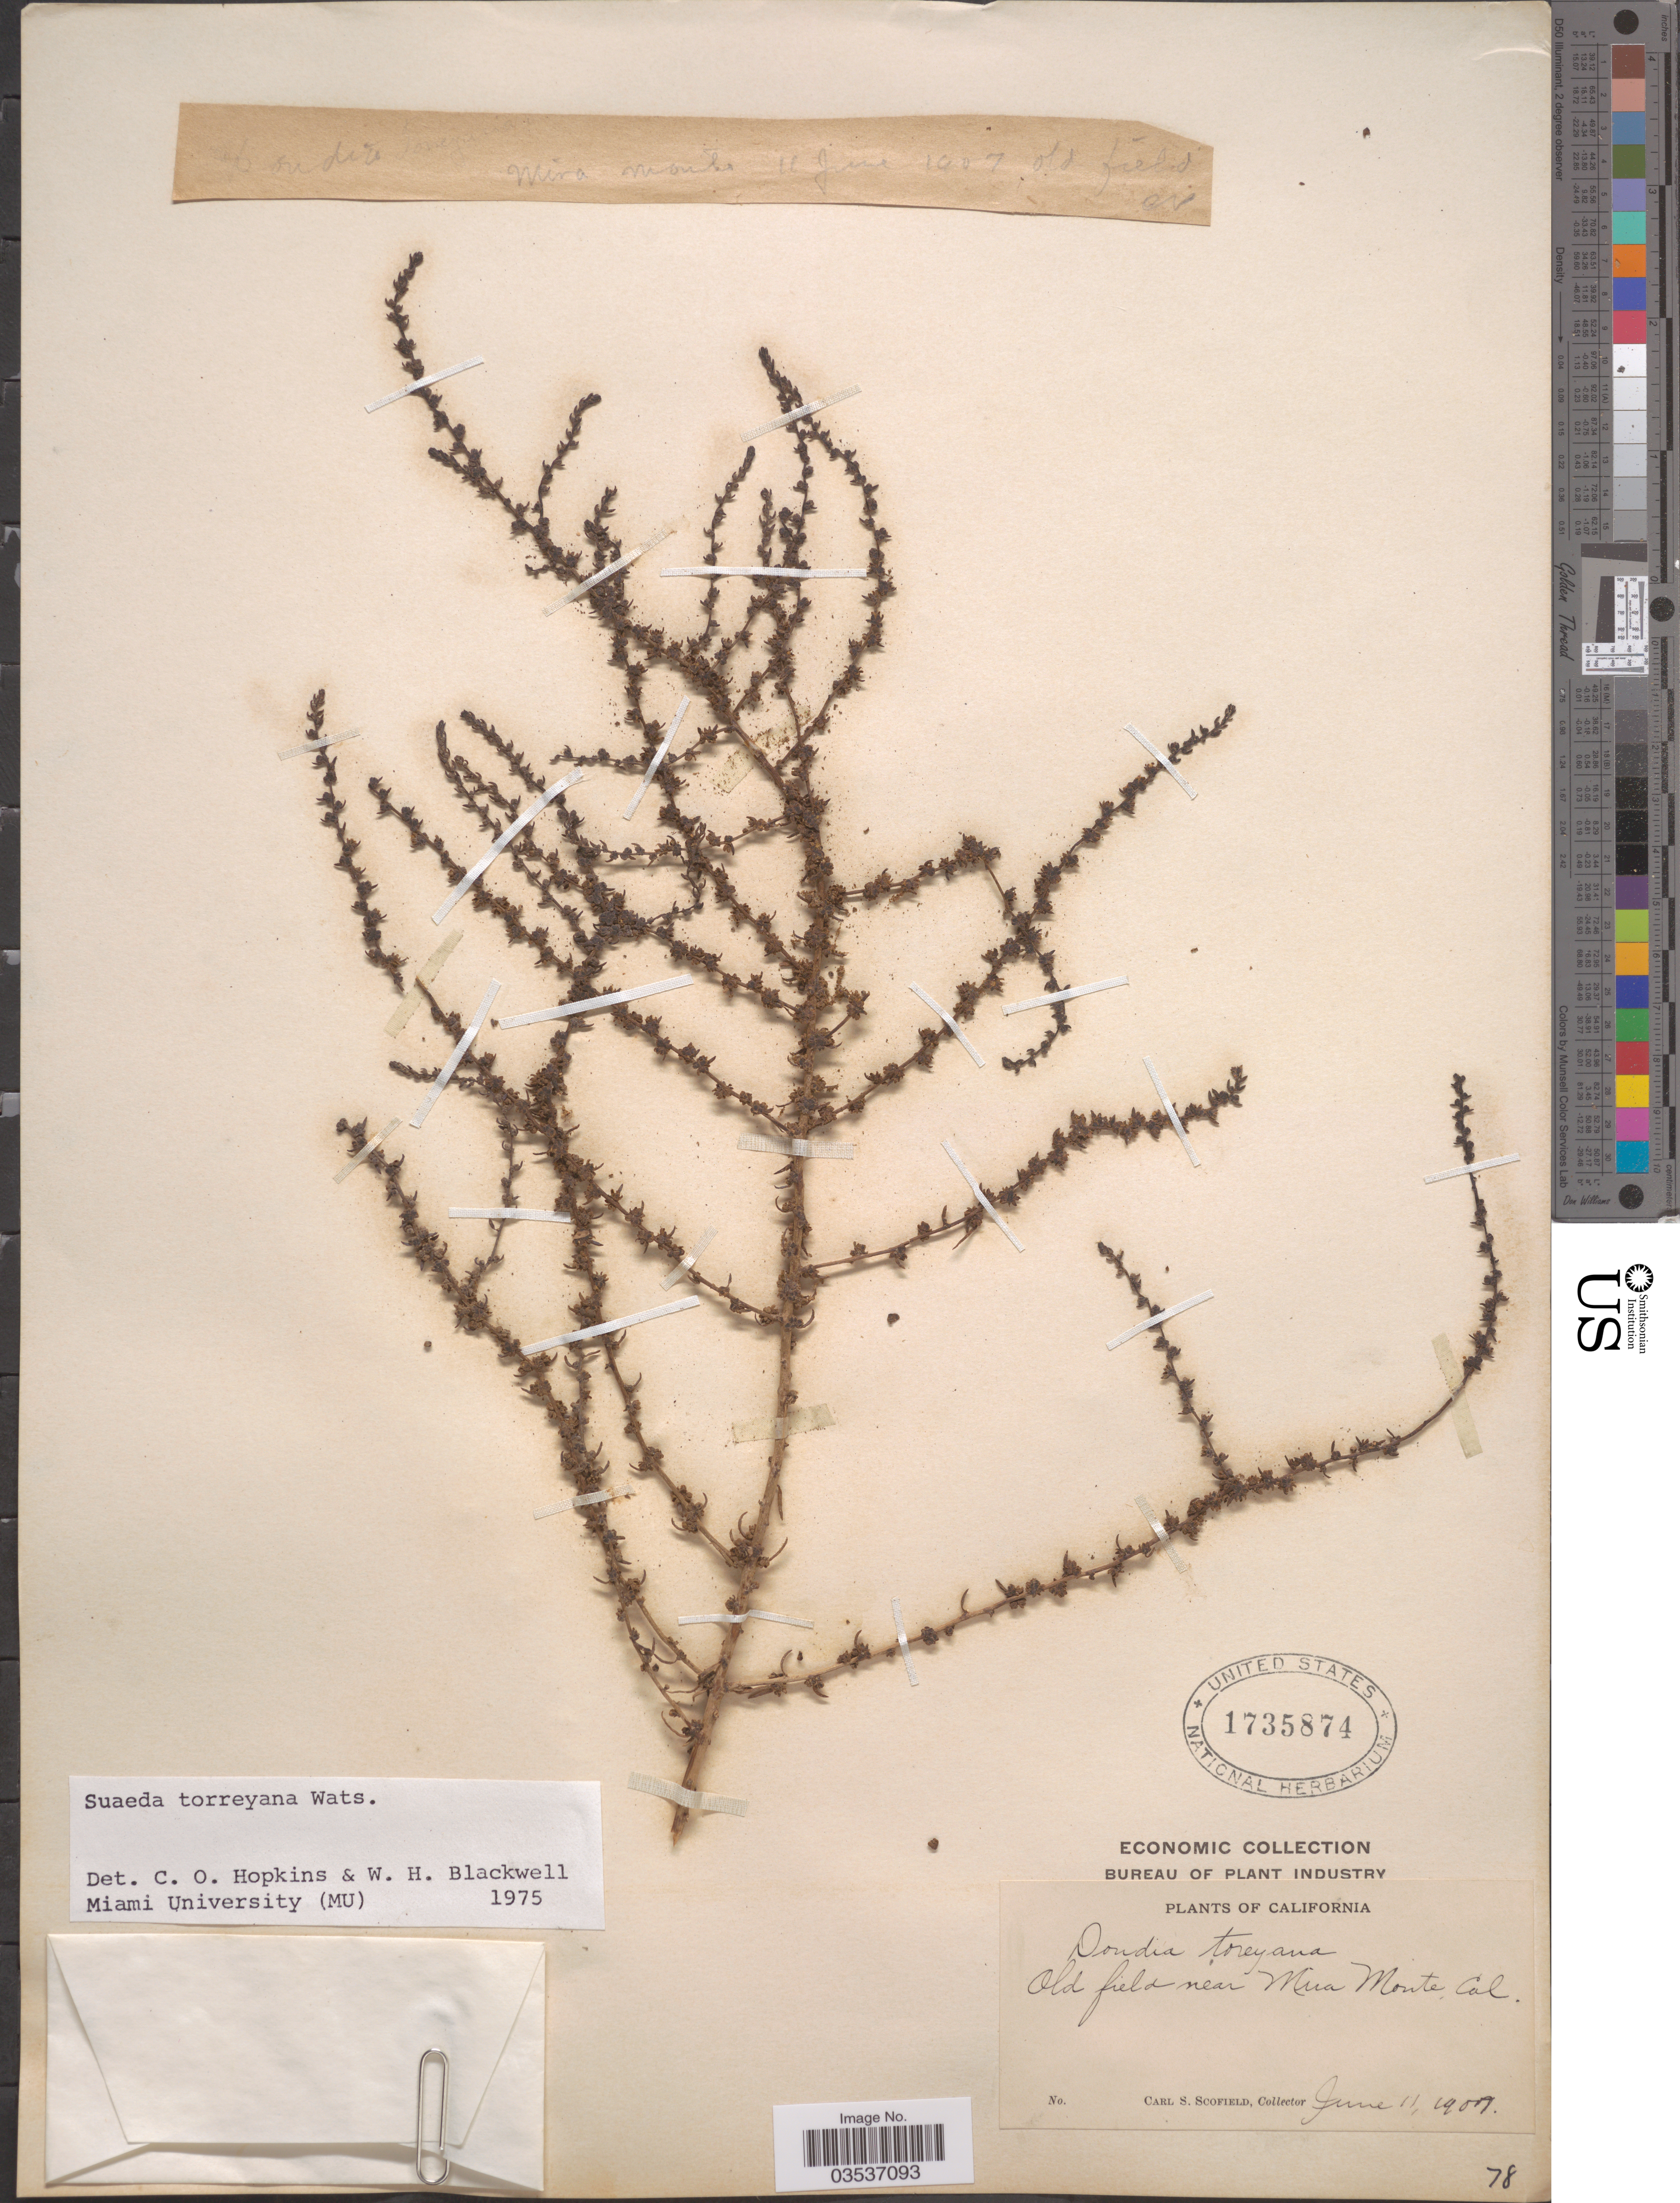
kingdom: Plantae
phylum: Tracheophyta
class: Magnoliopsida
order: Caryophyllales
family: Amaranthaceae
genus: Suaeda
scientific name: Suaeda torreyana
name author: S. Watson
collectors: C. Scofield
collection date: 1907-06-11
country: United States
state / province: California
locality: Old field near Mina Monte.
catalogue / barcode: US 1735874